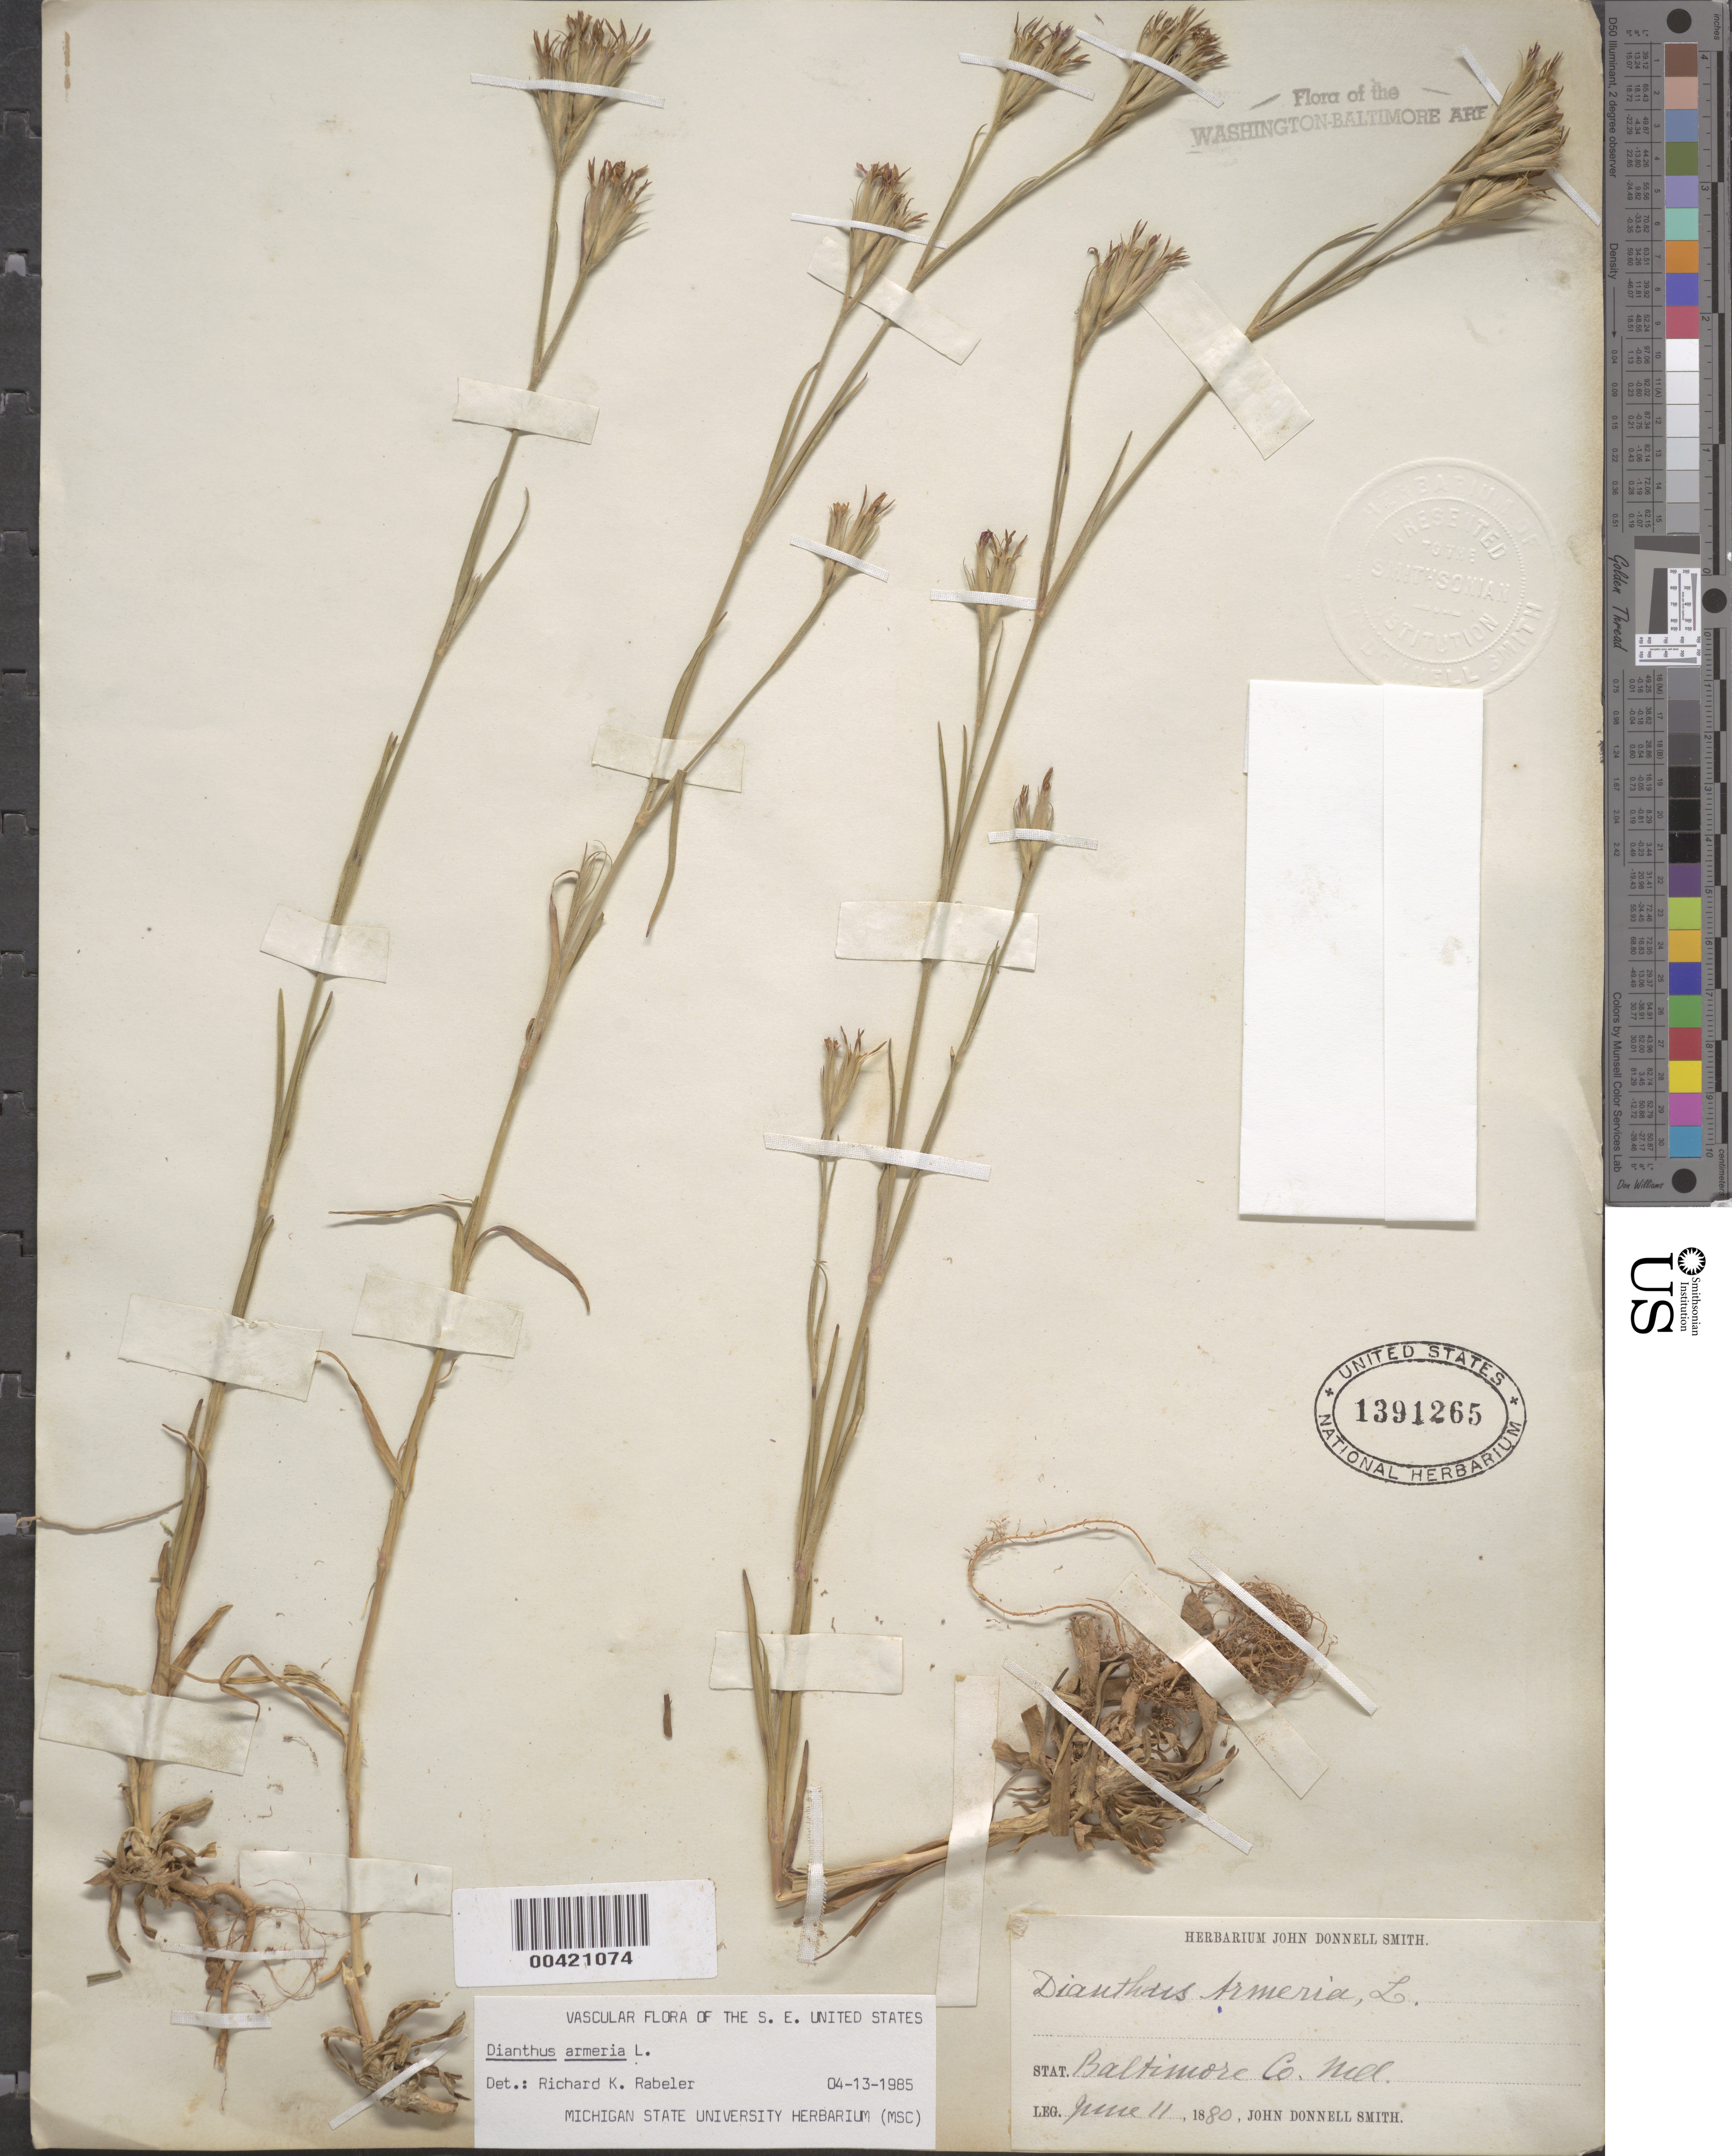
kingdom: Plantae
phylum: Tracheophyta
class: Magnoliopsida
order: Caryophyllales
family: Caryophyllaceae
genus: Dianthus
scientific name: Dianthus armeria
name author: L.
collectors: J. Donnell Smith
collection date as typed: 11 Jun 1880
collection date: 1880-06-11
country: United States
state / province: Maryland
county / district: Baltimore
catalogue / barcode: US 1391265